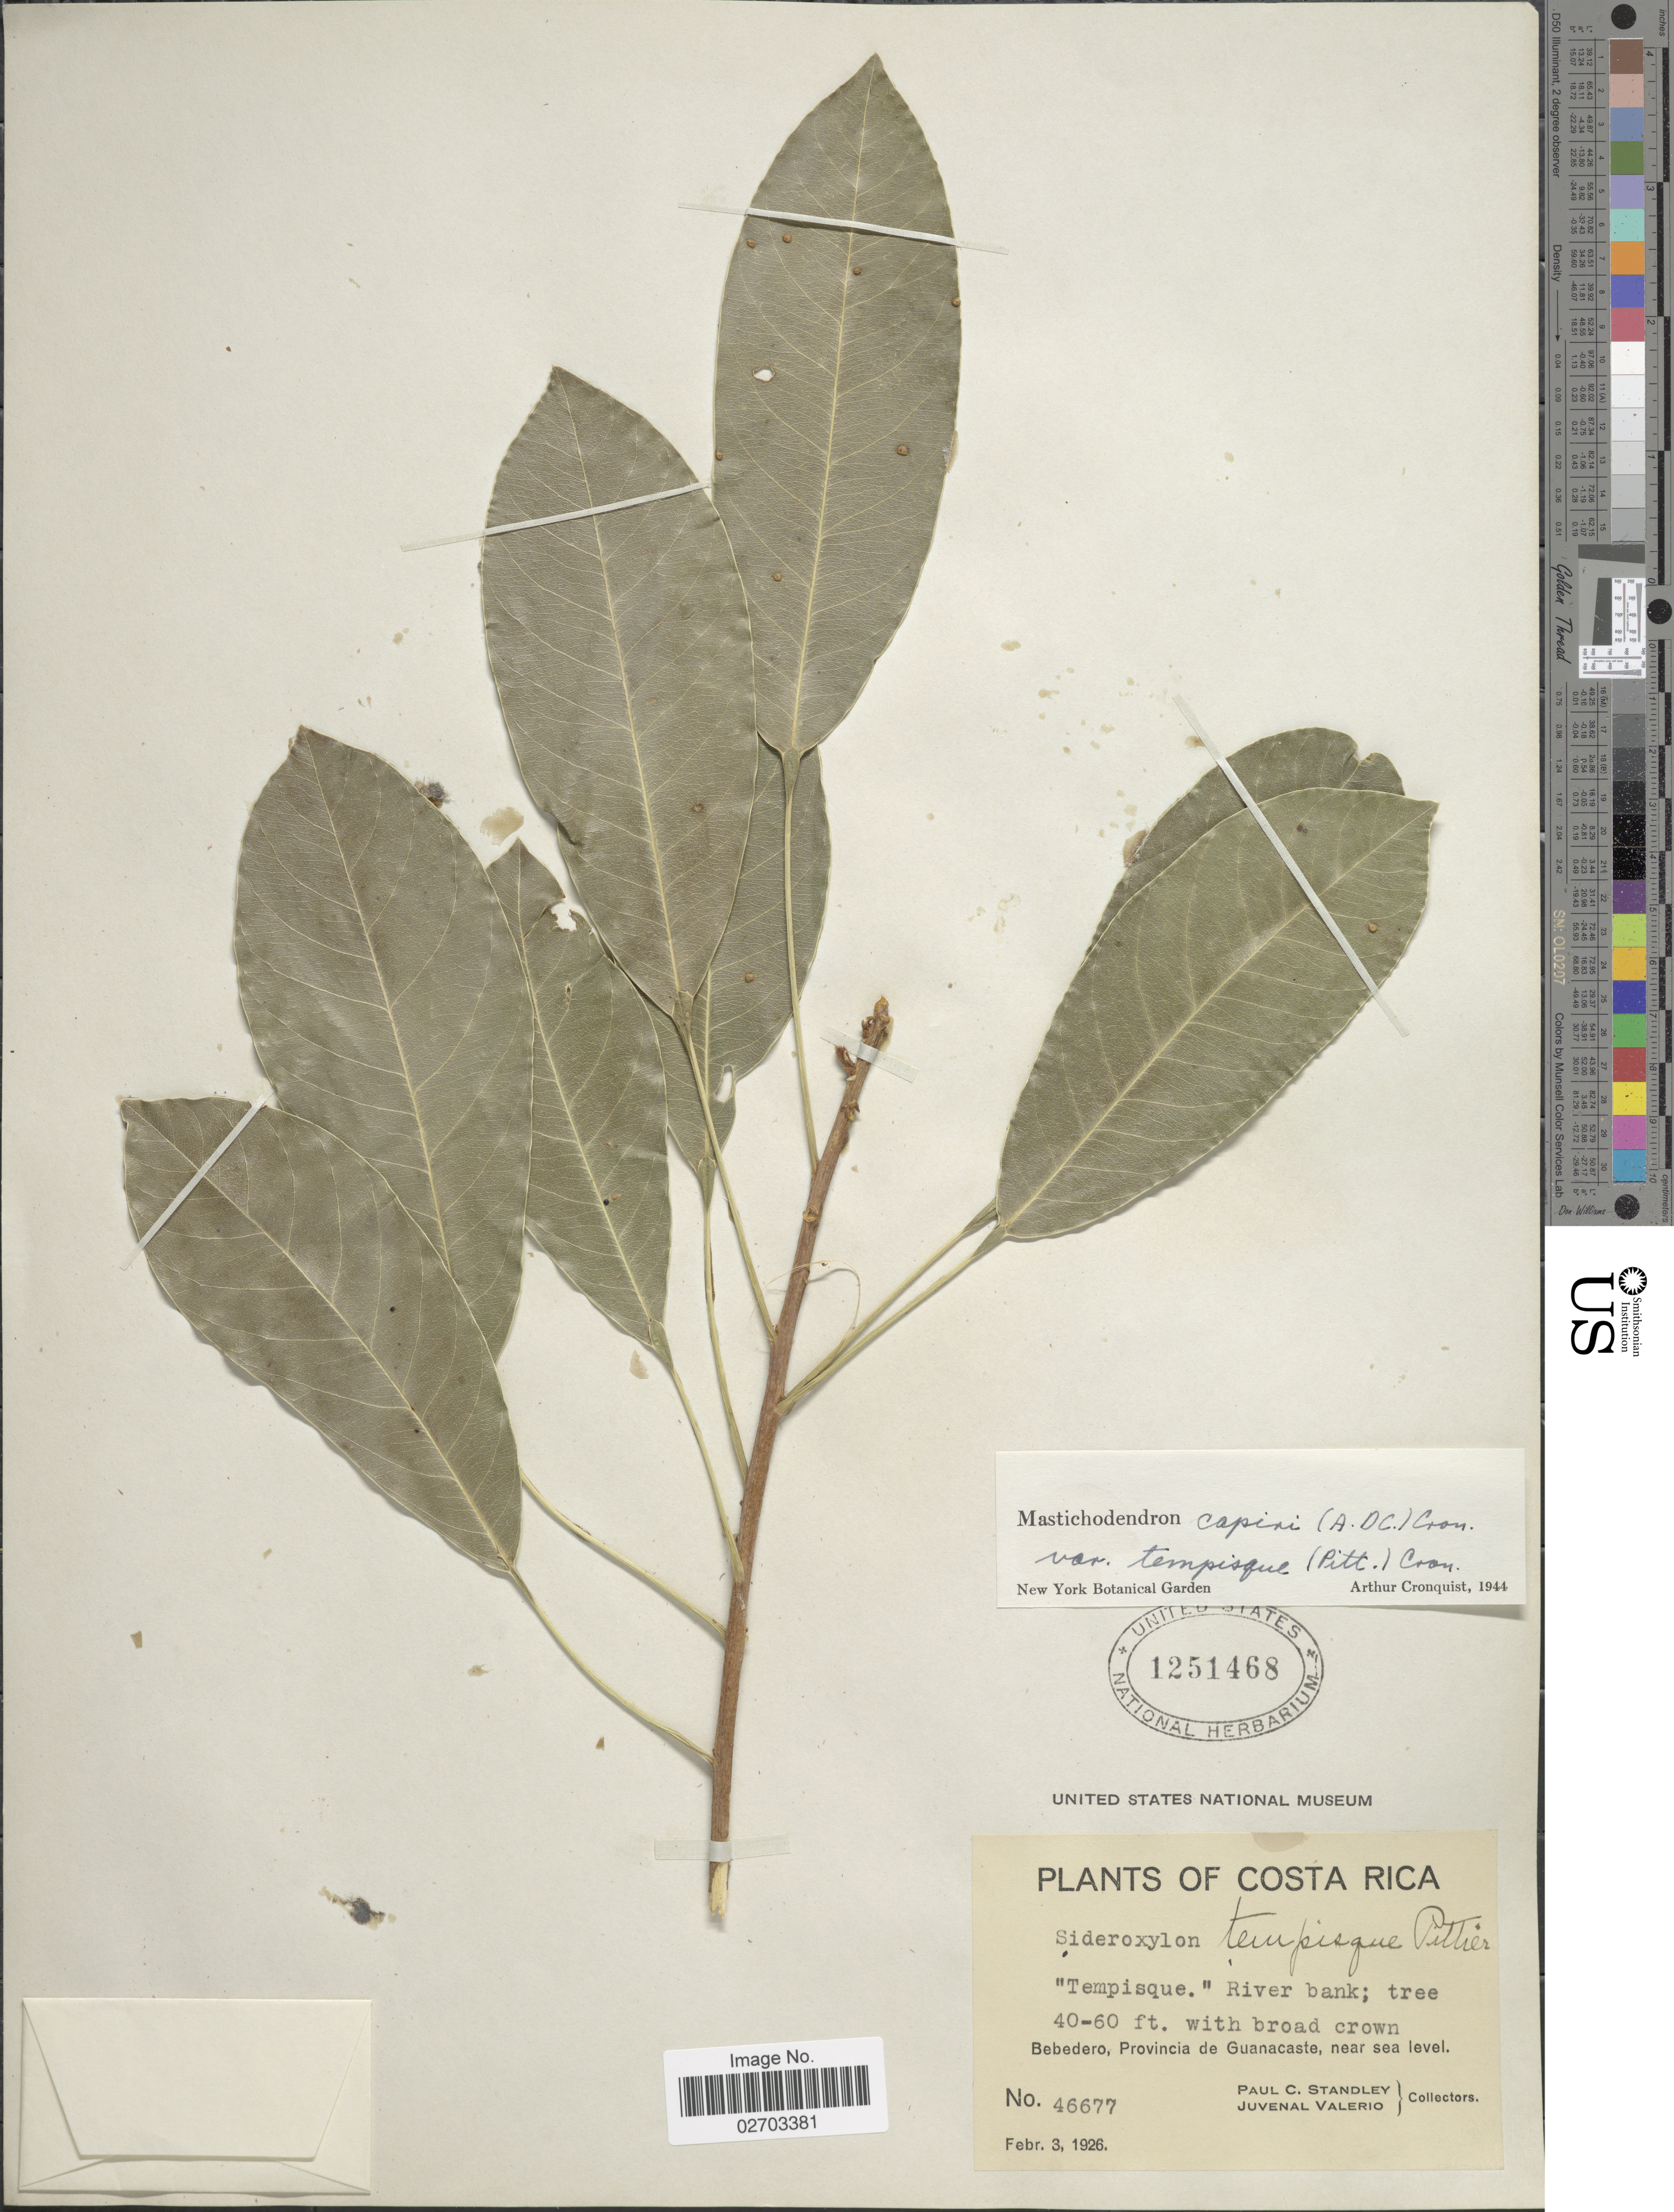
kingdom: Plantae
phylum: Tracheophyta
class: Magnoliopsida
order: Ericales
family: Sapotaceae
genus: Sideroxylon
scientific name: Sideroxylon capiri subsp. tempisque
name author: (Pittier) T.D. Penn.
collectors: P. C. Standley & J. Valerio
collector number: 46677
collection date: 1926-02-03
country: Costa Rica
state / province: Guanacaste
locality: Bebedero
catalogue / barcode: US 1251468